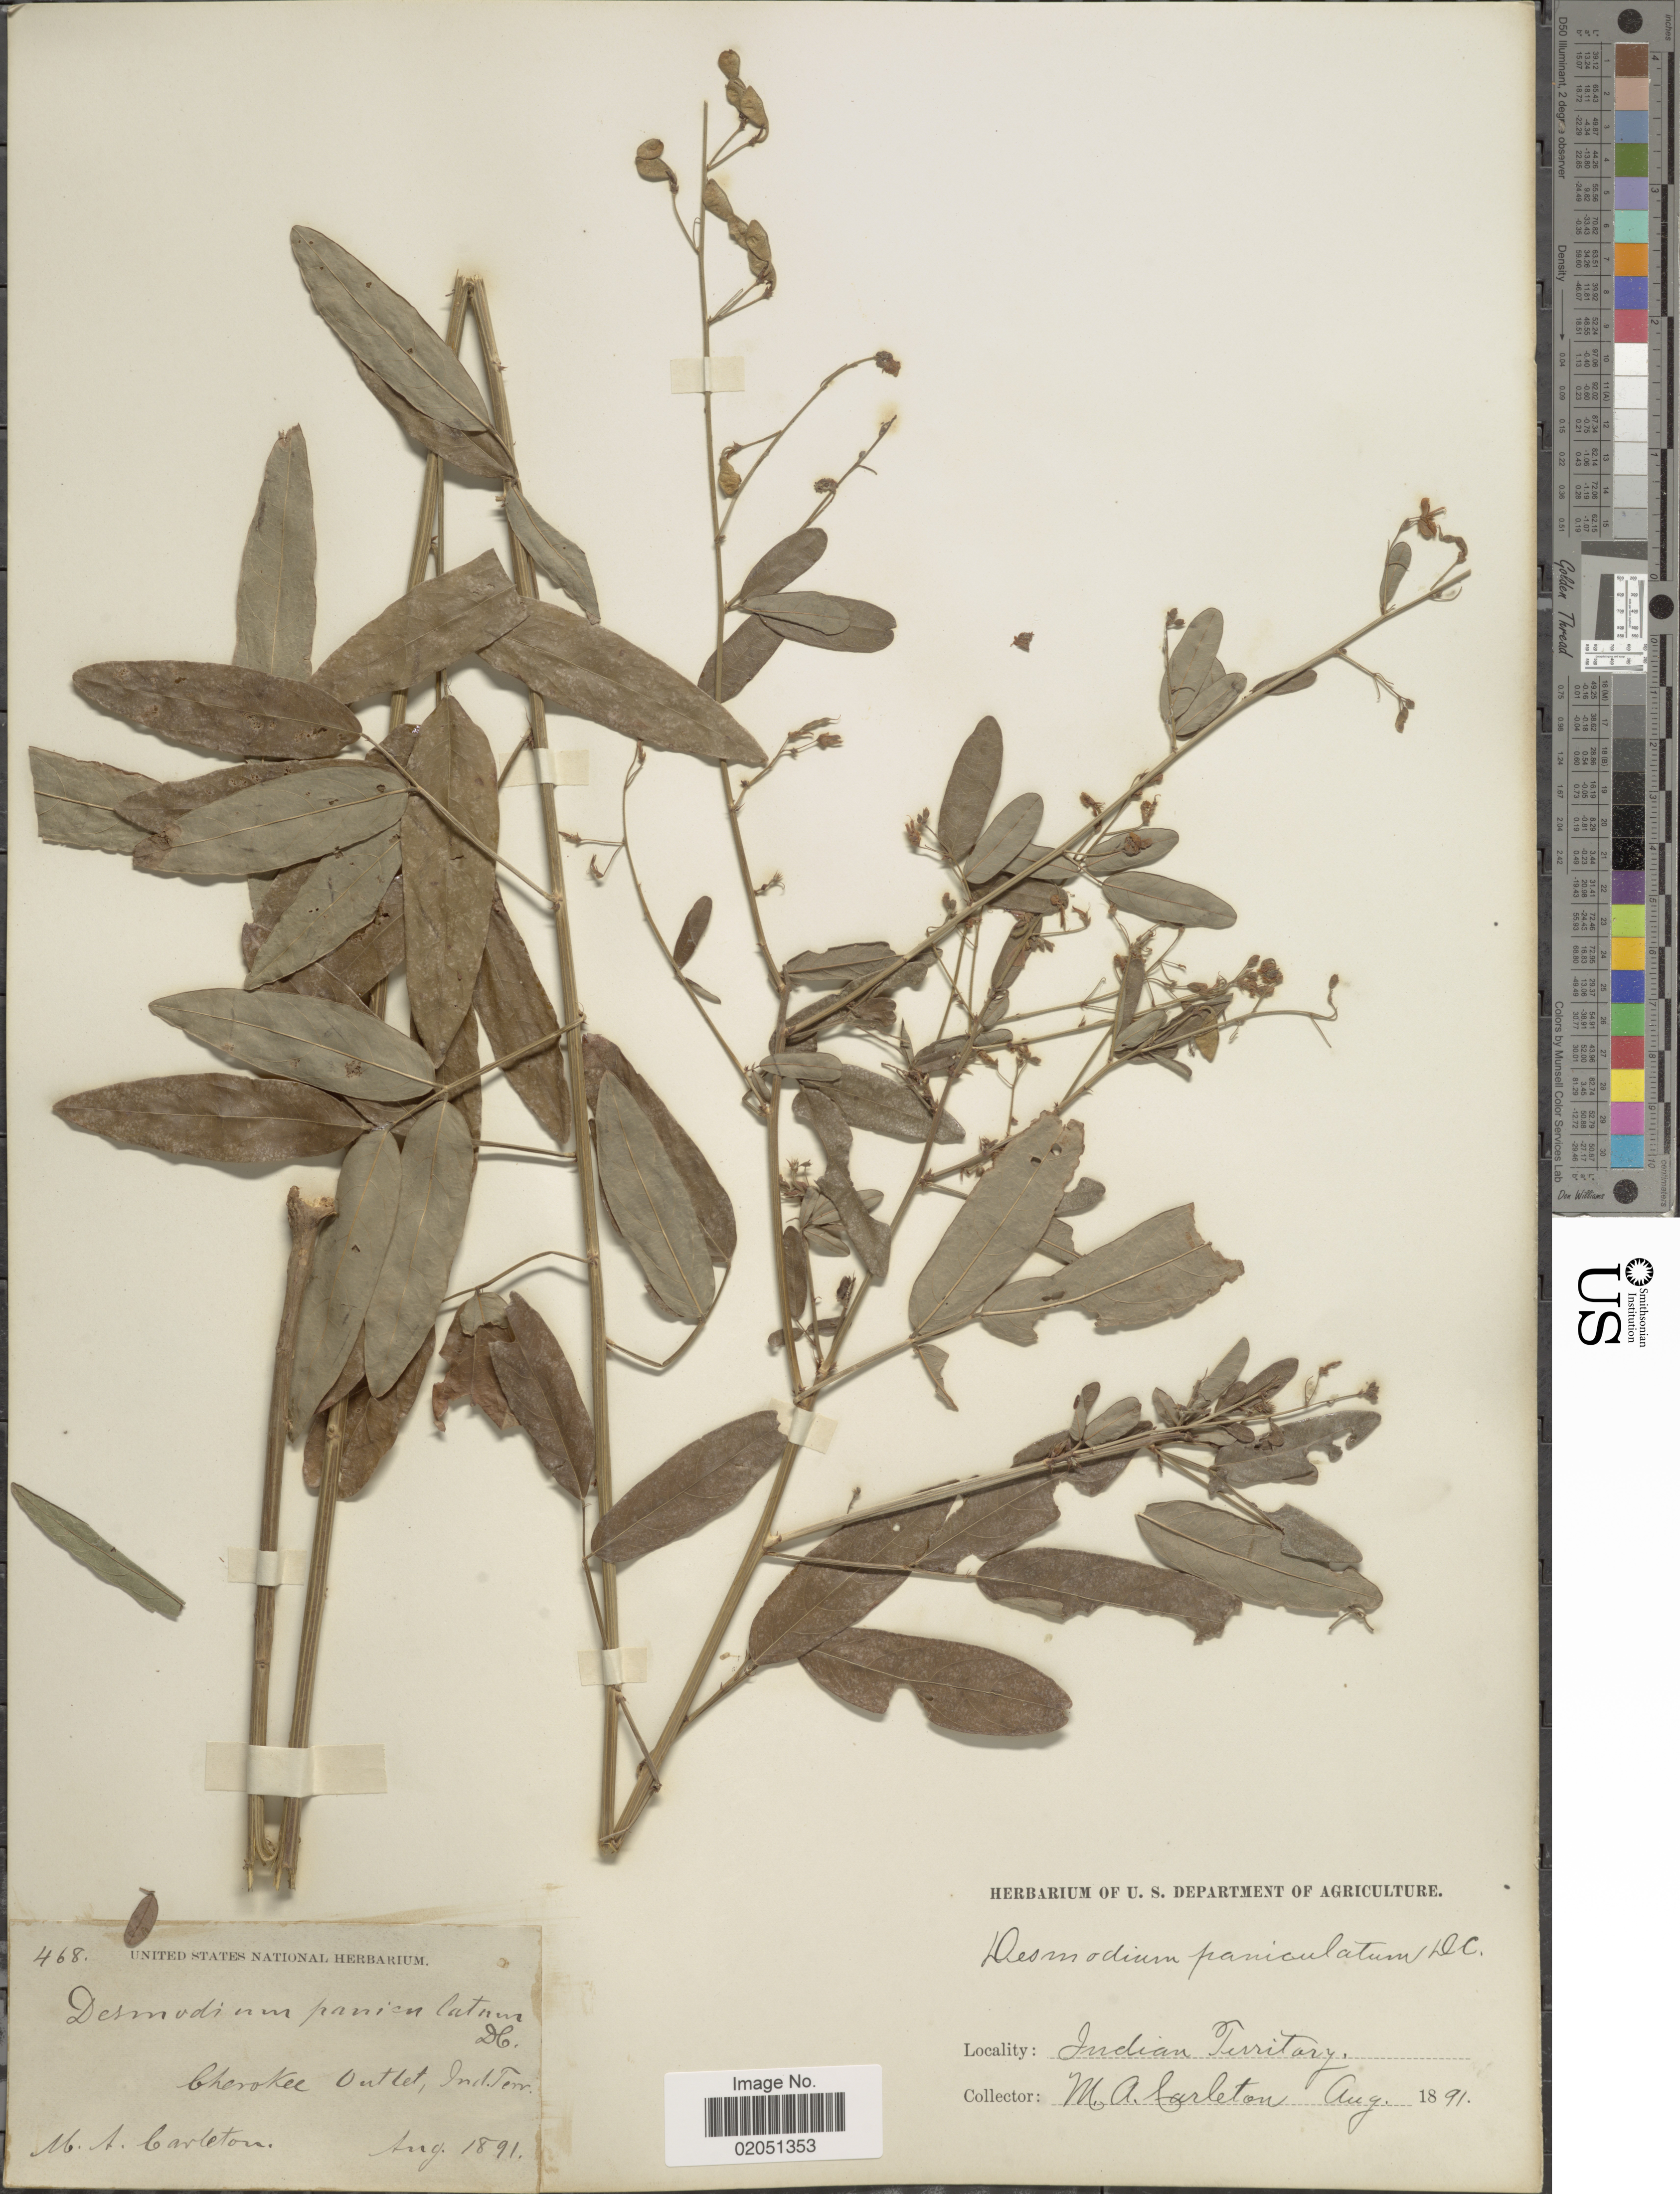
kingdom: Plantae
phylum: Tracheophyta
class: Magnoliopsida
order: Fabales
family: Fabaceae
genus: Desmodium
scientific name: Desmodium paniculatum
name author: (L.) DC.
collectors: M. A. Carleton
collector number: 468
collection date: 1891-08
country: United States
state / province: Oklahoma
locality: Cherokee Outlet, Ind Terr